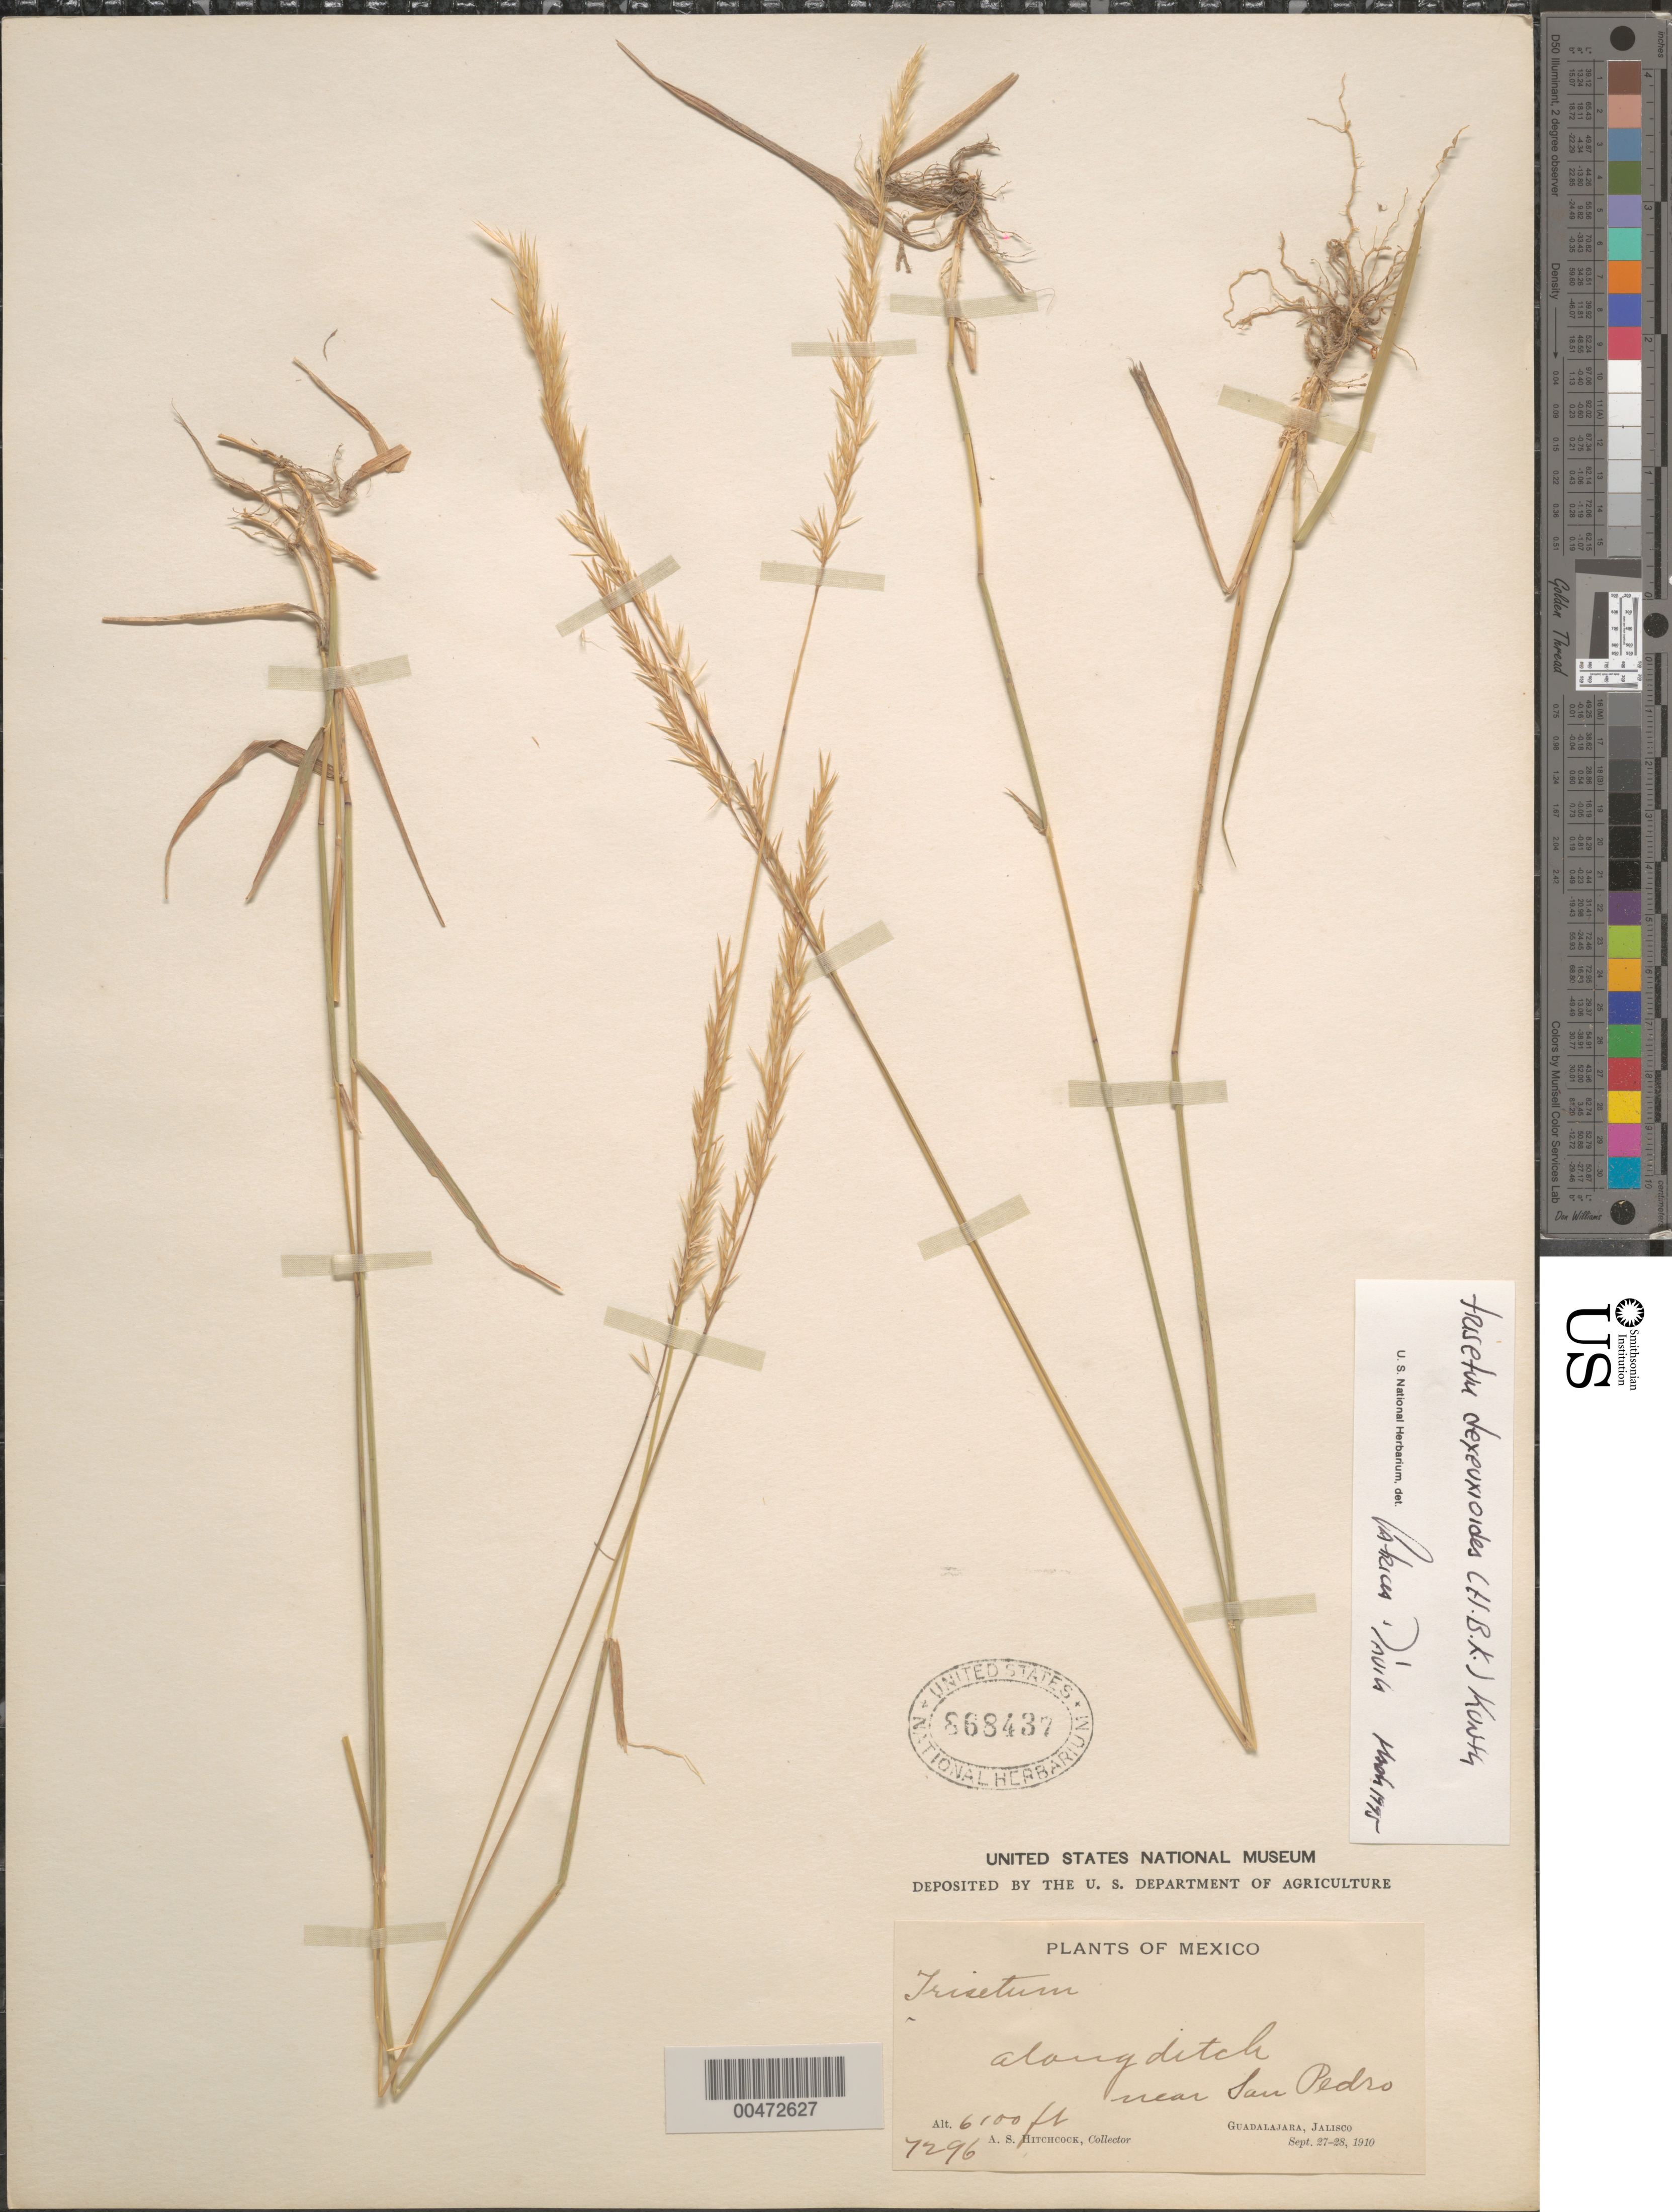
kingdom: Plantae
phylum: Tracheophyta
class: Liliopsida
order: Poales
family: Poaceae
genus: Trisetum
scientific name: Trisetum deyeuxioides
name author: (Kunth) Kunth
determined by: Dávila, P. D.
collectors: A. S. Hitchcock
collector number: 7296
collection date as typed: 27 Sep 1910 to 28 Sep 1910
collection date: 1910-09-27/1910-09-28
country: Mexico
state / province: Jalisco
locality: Near San Pedro, Guadalajara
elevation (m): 1859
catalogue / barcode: US 868437